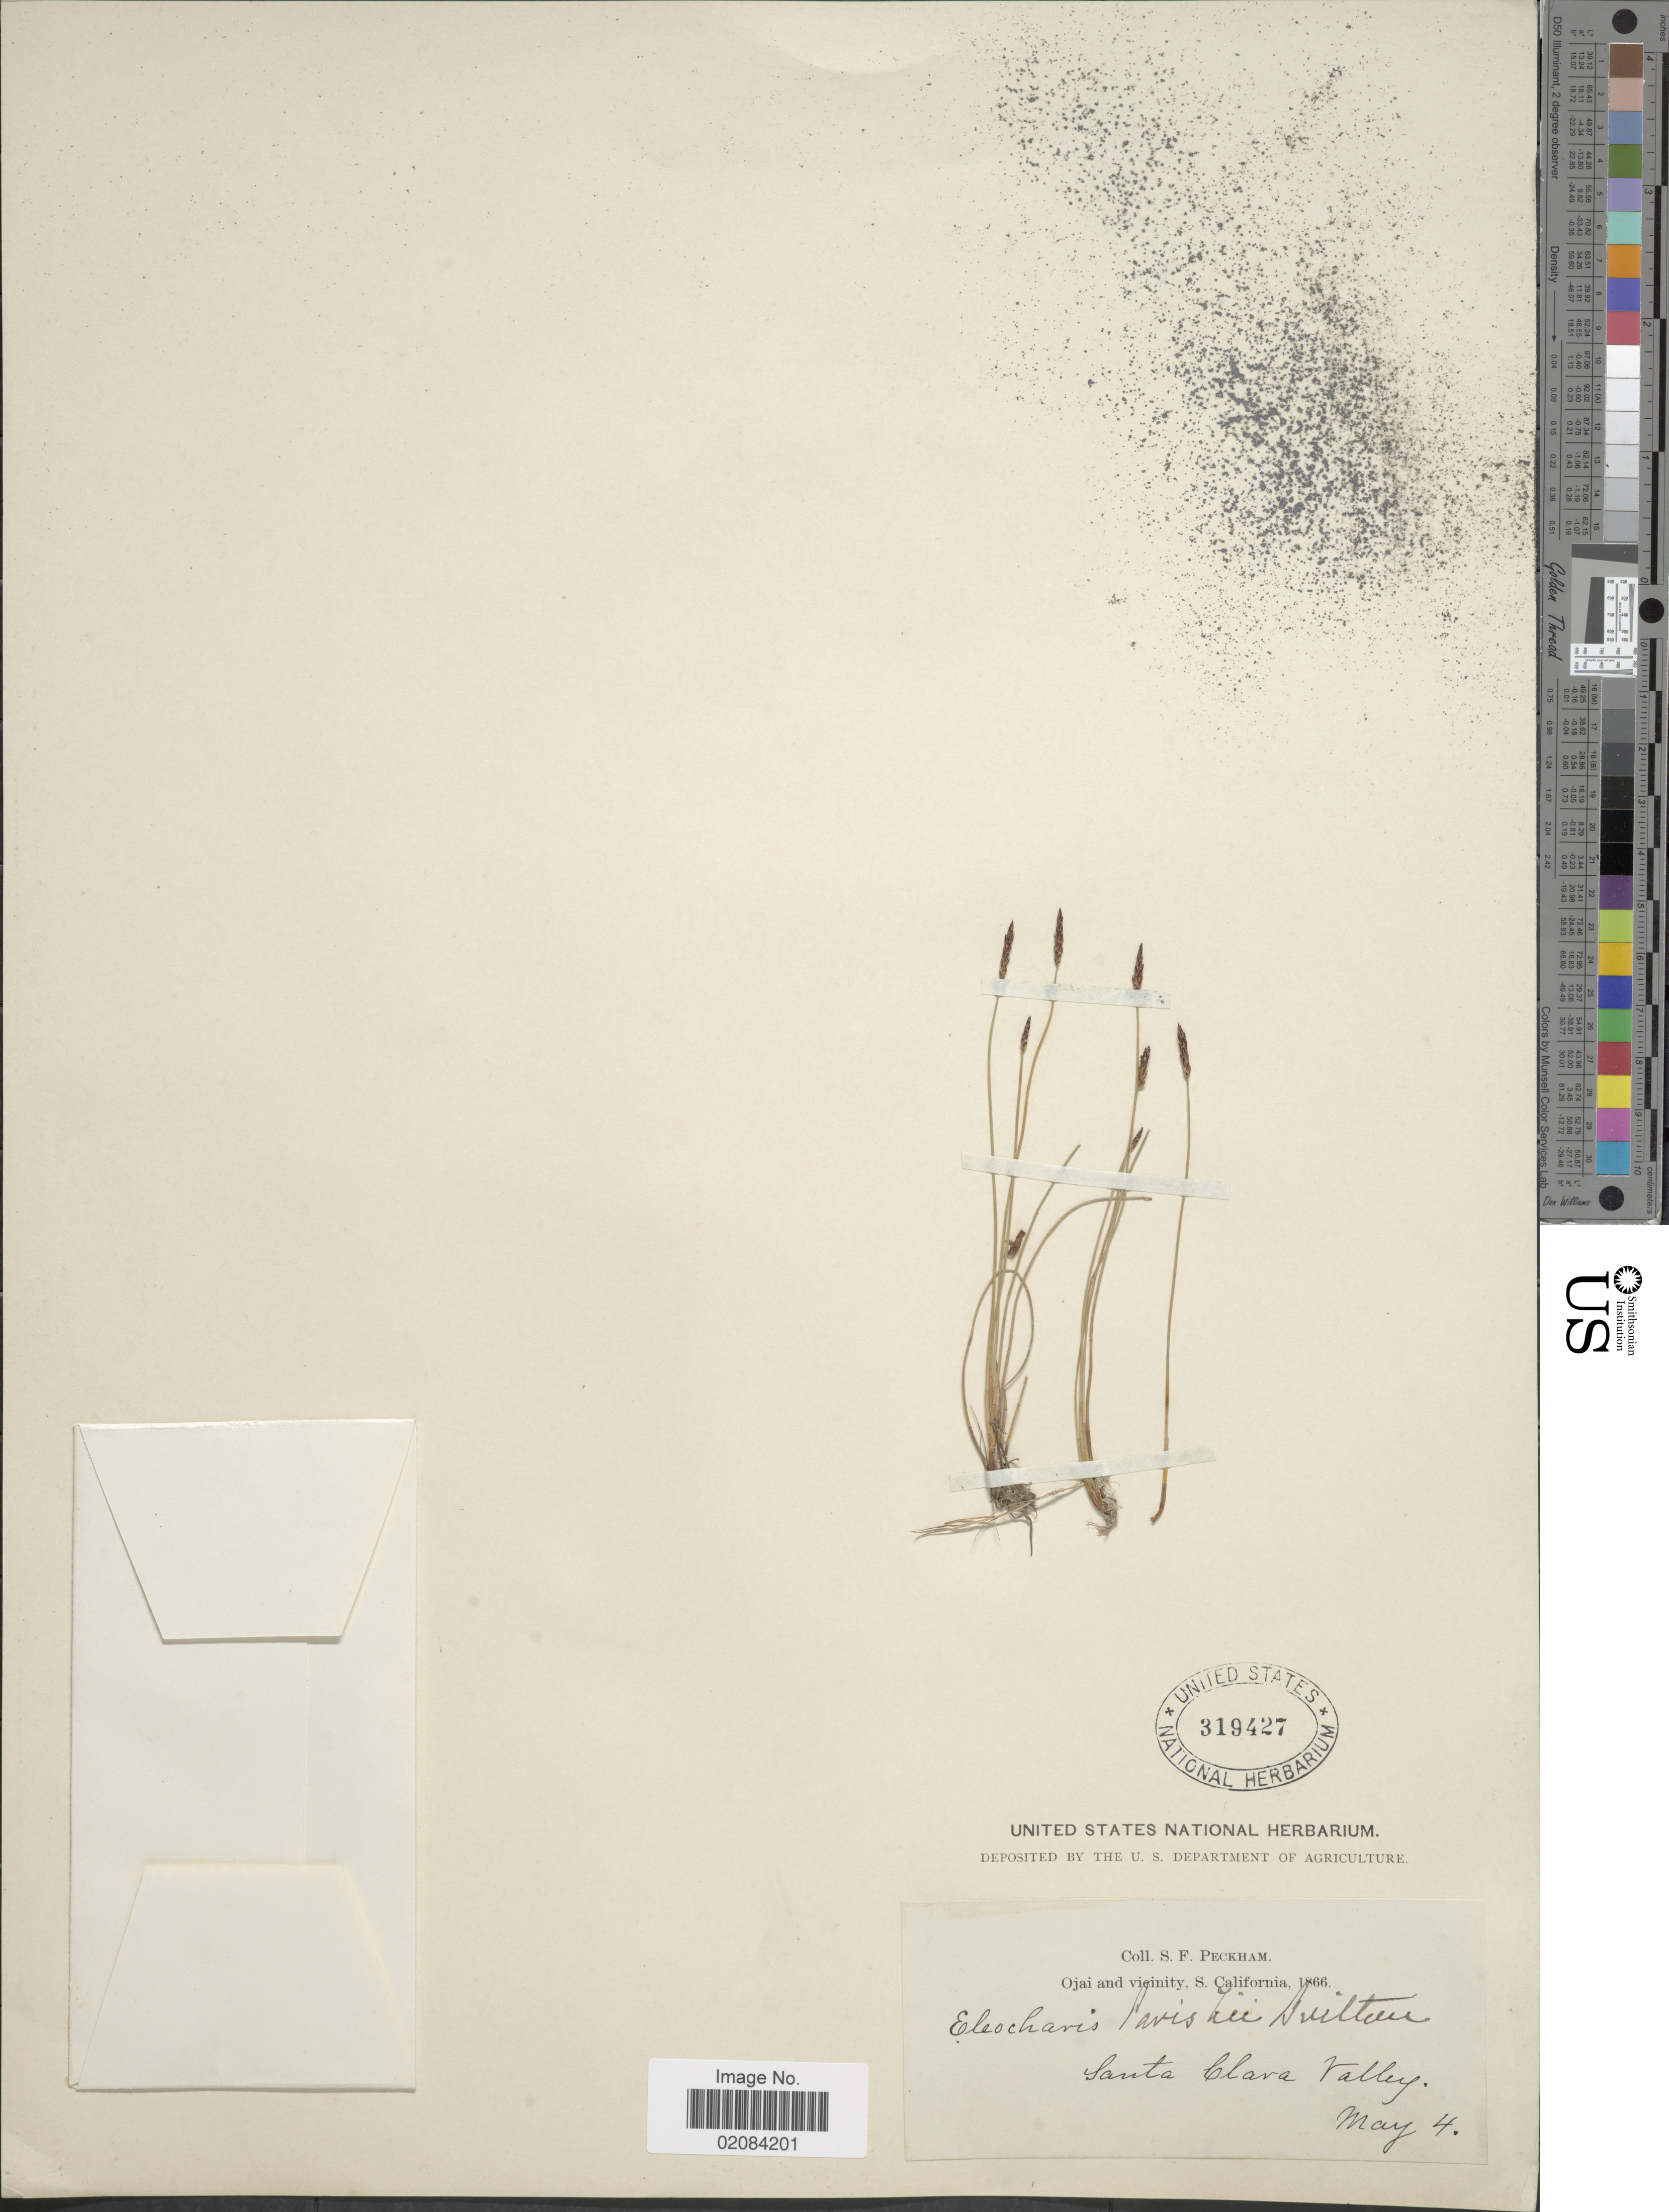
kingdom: Plantae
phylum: Tracheophyta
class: Liliopsida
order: Poales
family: Cyperaceae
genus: Eleocharis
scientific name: Eleocharis parishii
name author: Britton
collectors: S. Peckham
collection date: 1866-05-04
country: United States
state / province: California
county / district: Ventura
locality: Ojai and vicinity, S. California. Santa Clara Valley.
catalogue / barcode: US 319427